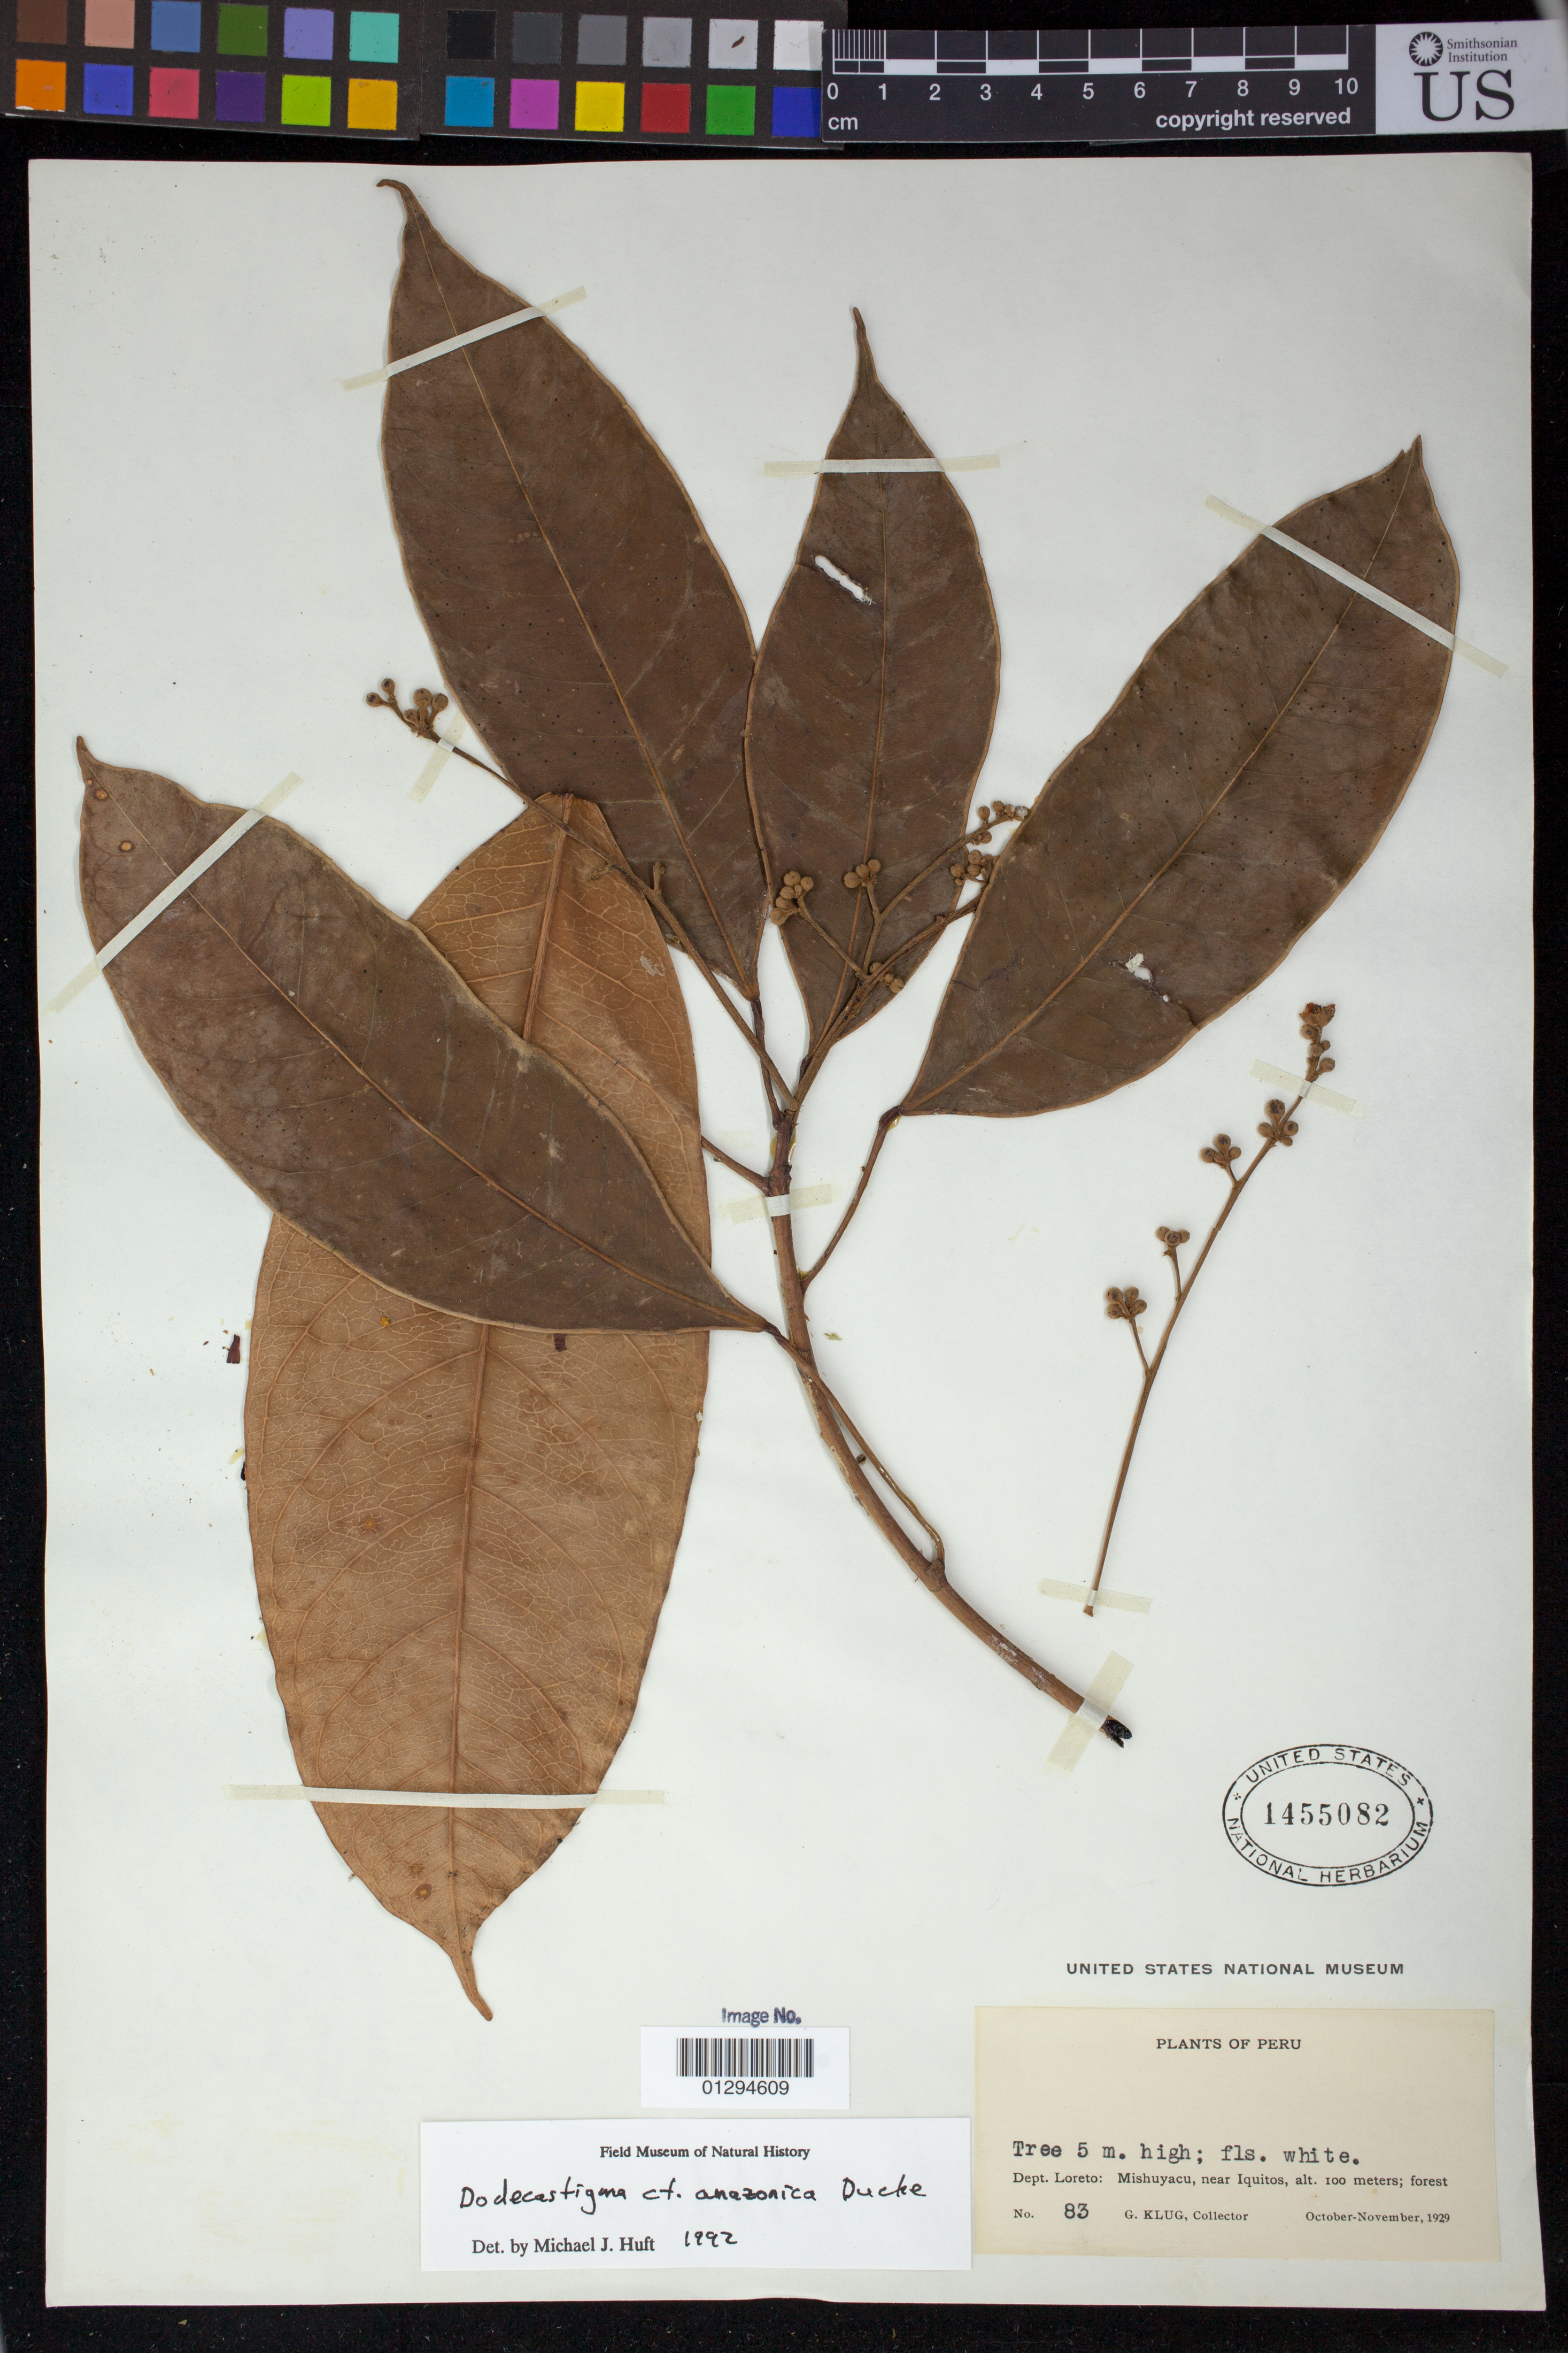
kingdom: Plantae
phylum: Tracheophyta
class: Magnoliopsida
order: Malpighiales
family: Euphorbiaceae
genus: Dodecastigma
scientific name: Dodecastigma amazonicum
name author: Ducke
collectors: G. Klug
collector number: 83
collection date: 1929-10/1929-11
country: Peru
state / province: Loreto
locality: Mishuyaca, near Iquitos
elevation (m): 100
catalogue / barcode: US 1455082